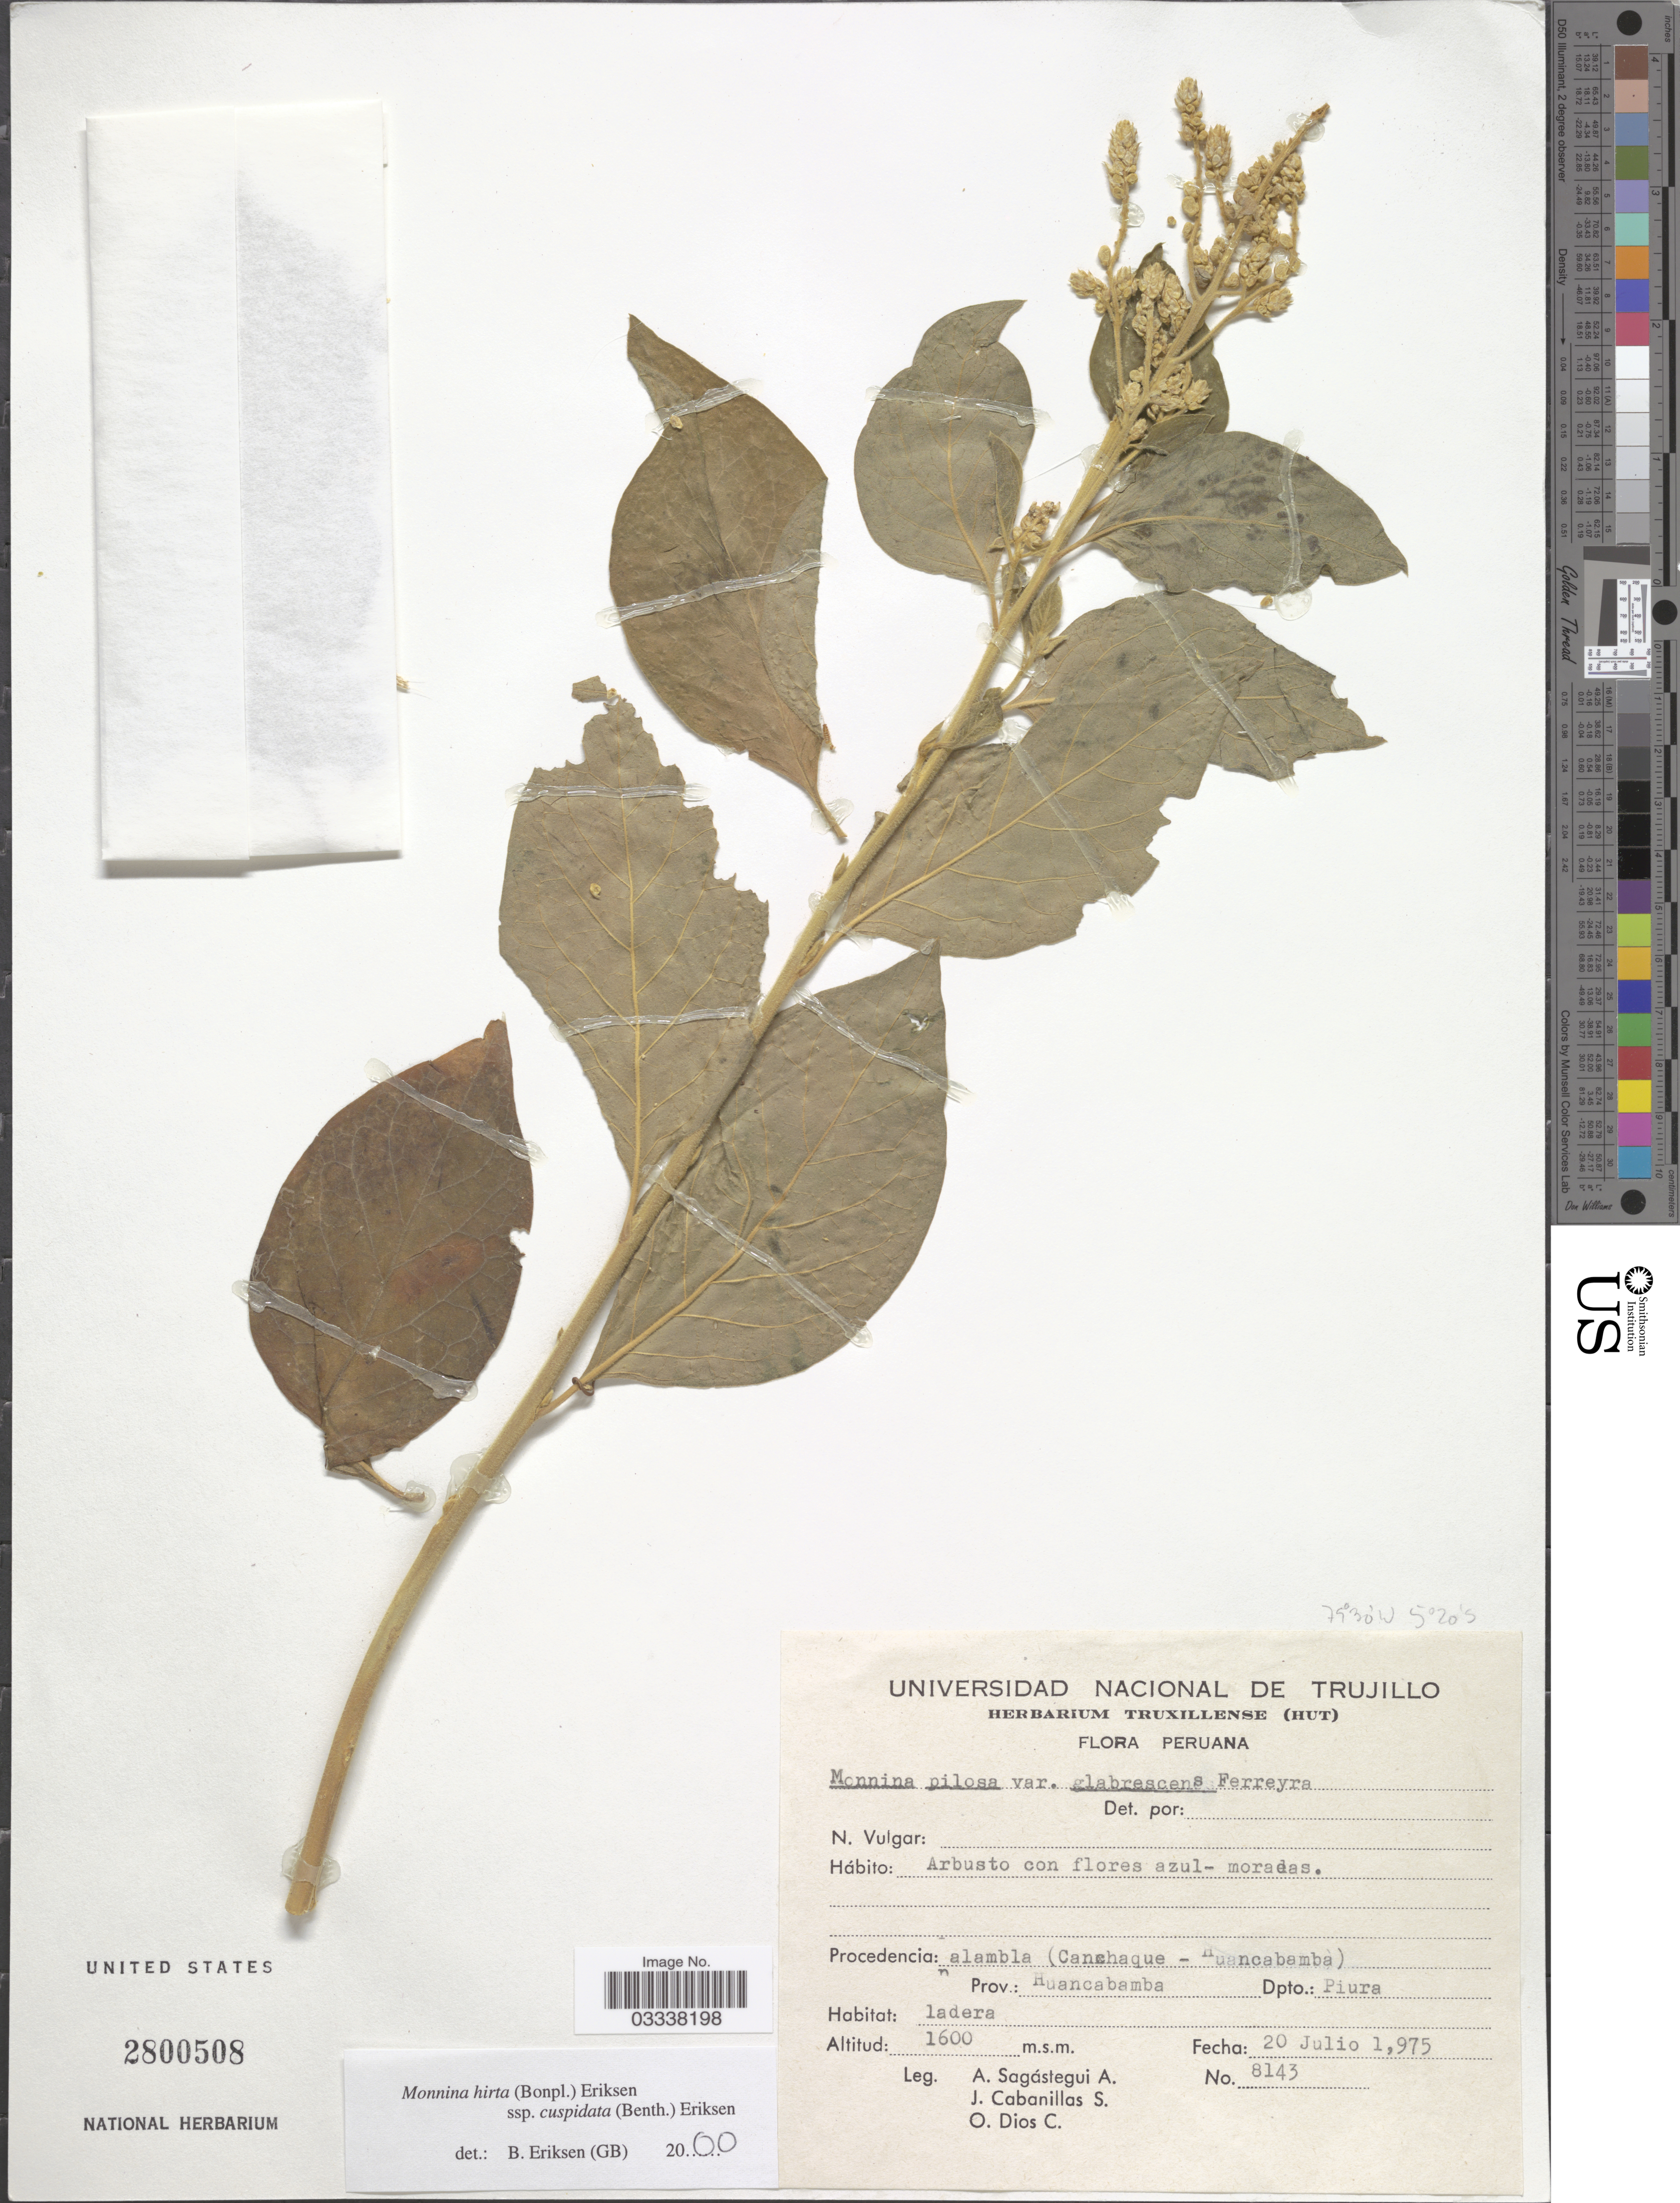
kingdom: Plantae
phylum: Tracheophyta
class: Magnoliopsida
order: Fabales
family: Polygalaceae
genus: Monnina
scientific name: Monnina hirta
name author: (Bonpl.) B. Eriksen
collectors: A. Sagástegui A., J. Cabanillas S. & O. Dios C.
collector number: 8143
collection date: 1975-07-20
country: Peru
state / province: Piura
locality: Alambla (Cachaque-Huancabamba) Prov.: Huancabamba. Dpto.: Piura.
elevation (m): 1600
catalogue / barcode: US 2800508